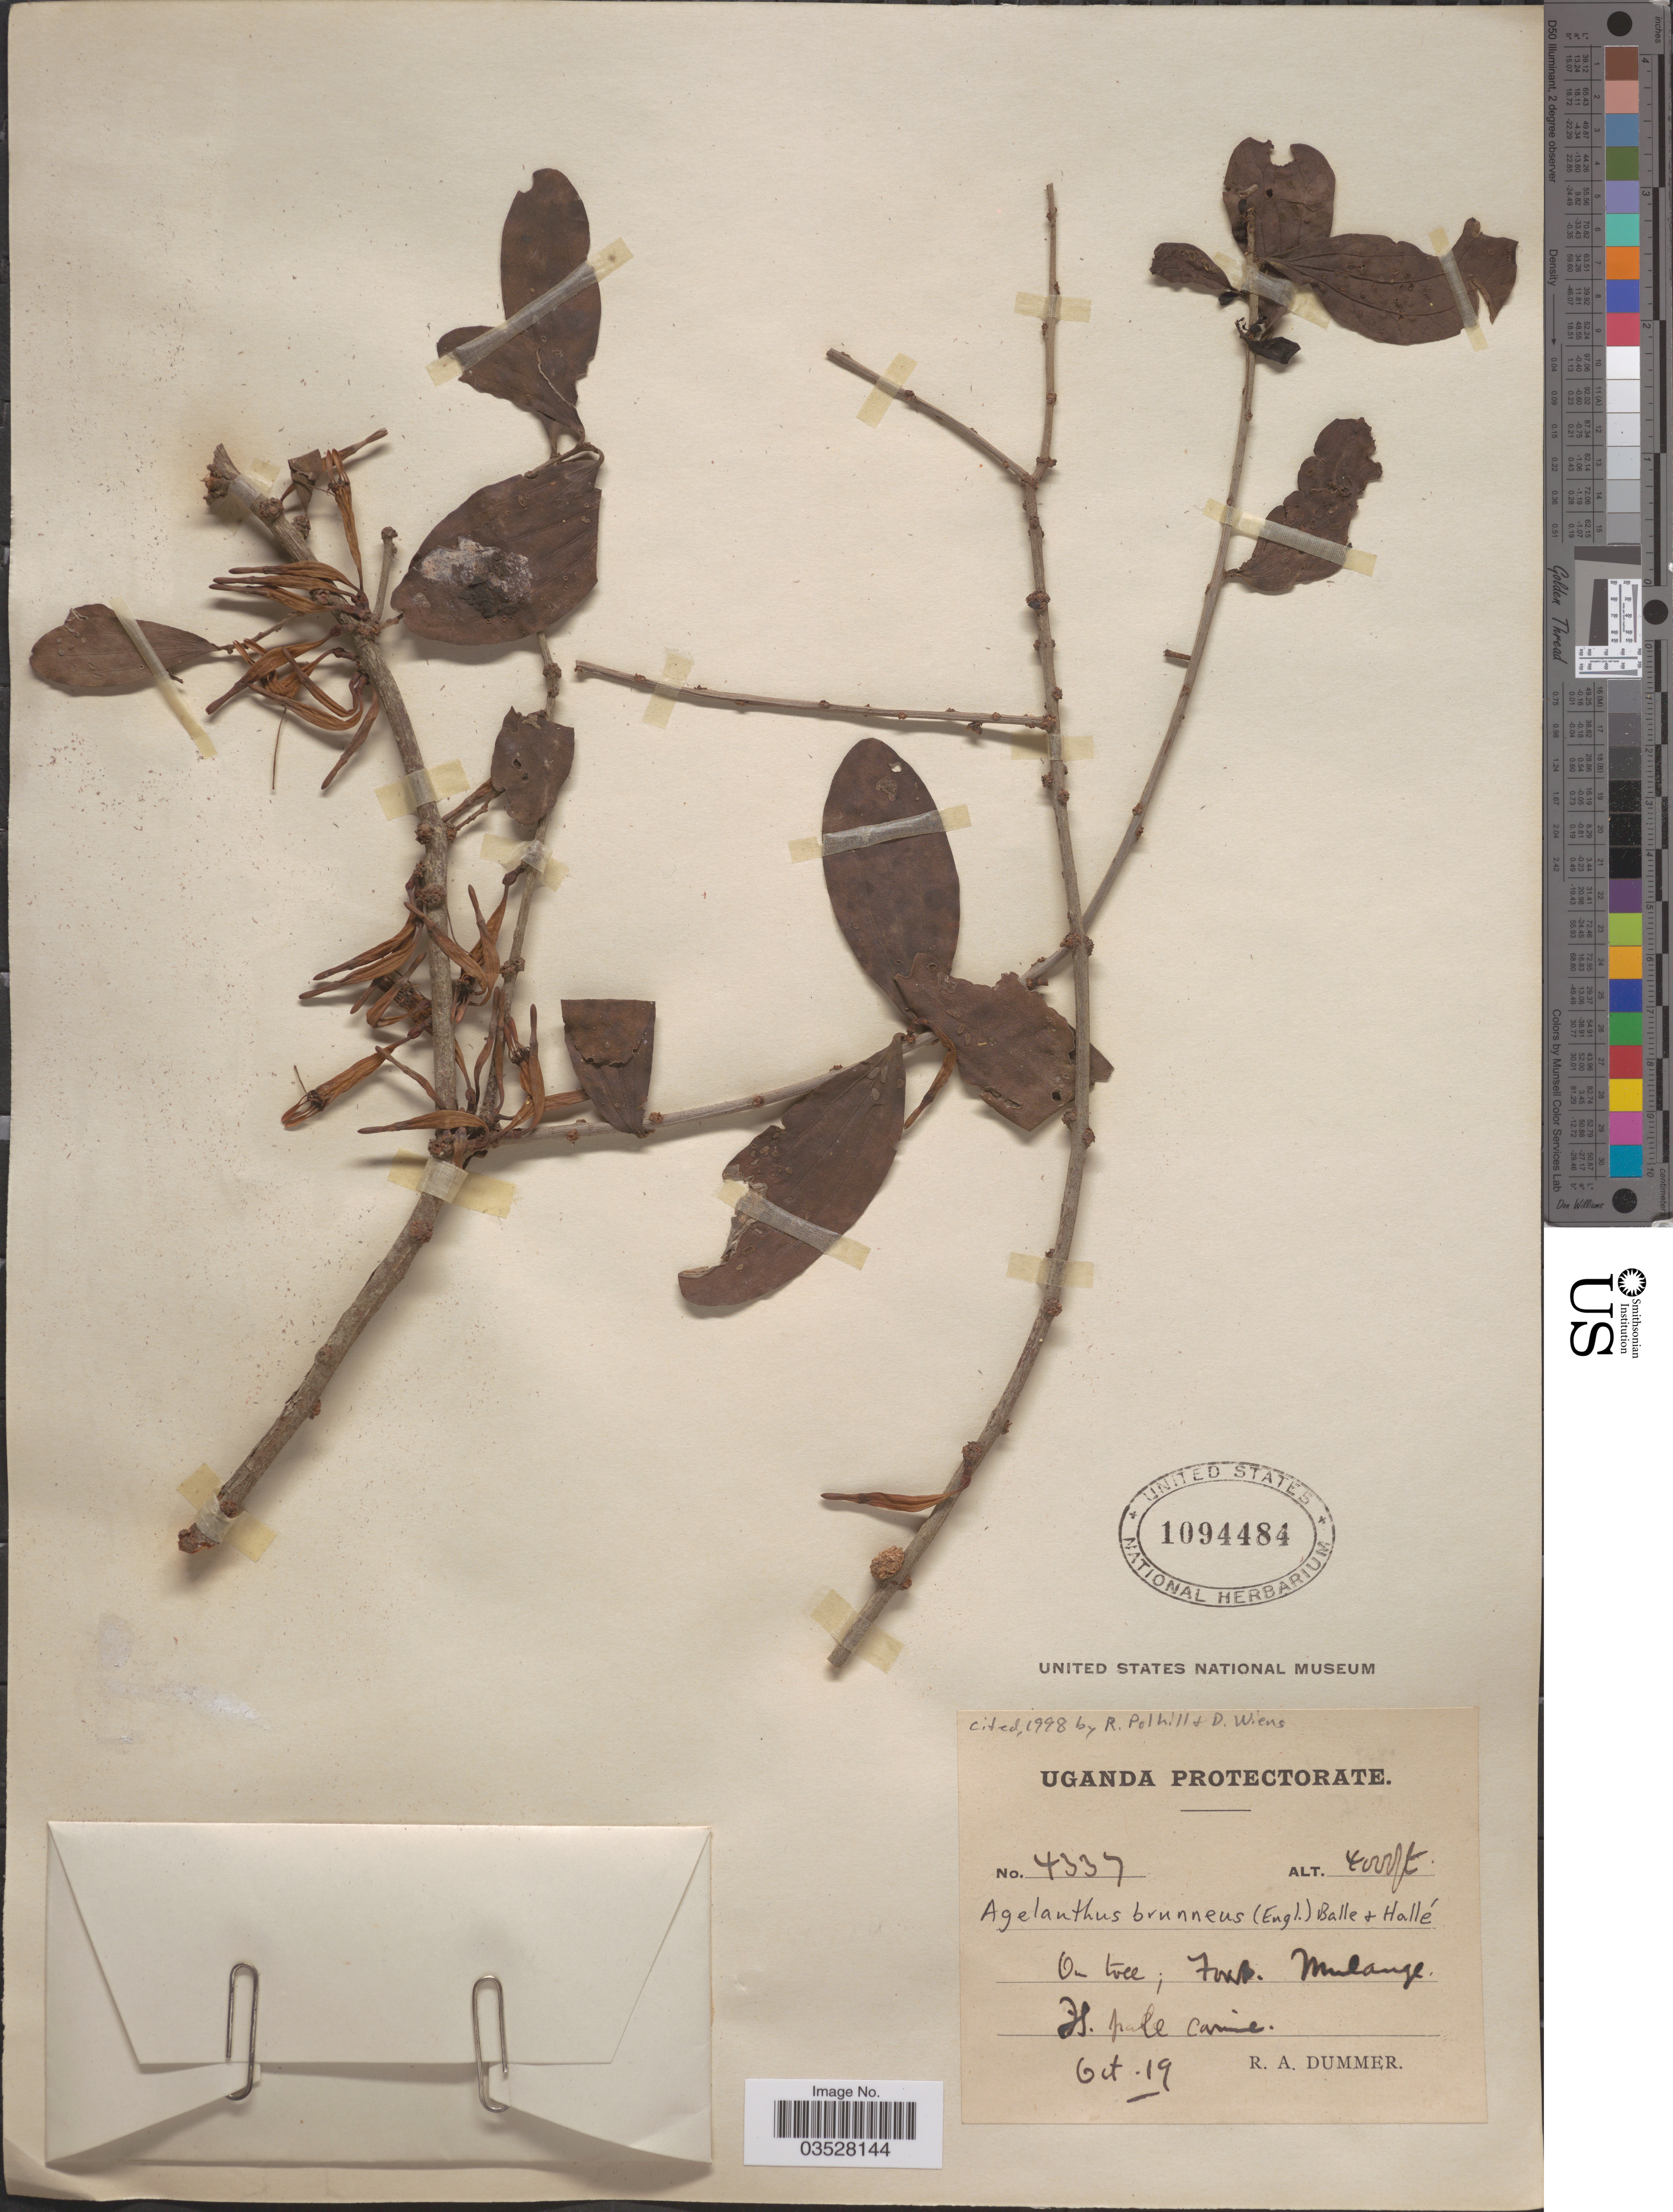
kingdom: Plantae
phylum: Tracheophyta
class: Magnoliopsida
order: Santalales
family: Loranthaceae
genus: Agelanthus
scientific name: Agelanthus brunneus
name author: (Engl.) Tiegh.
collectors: R. Dümmer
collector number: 4337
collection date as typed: Transcribed d/m/y: /10/19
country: Uganda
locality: Uganda Protectorate. Foret. Mulange.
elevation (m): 1219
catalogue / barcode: US 1094484